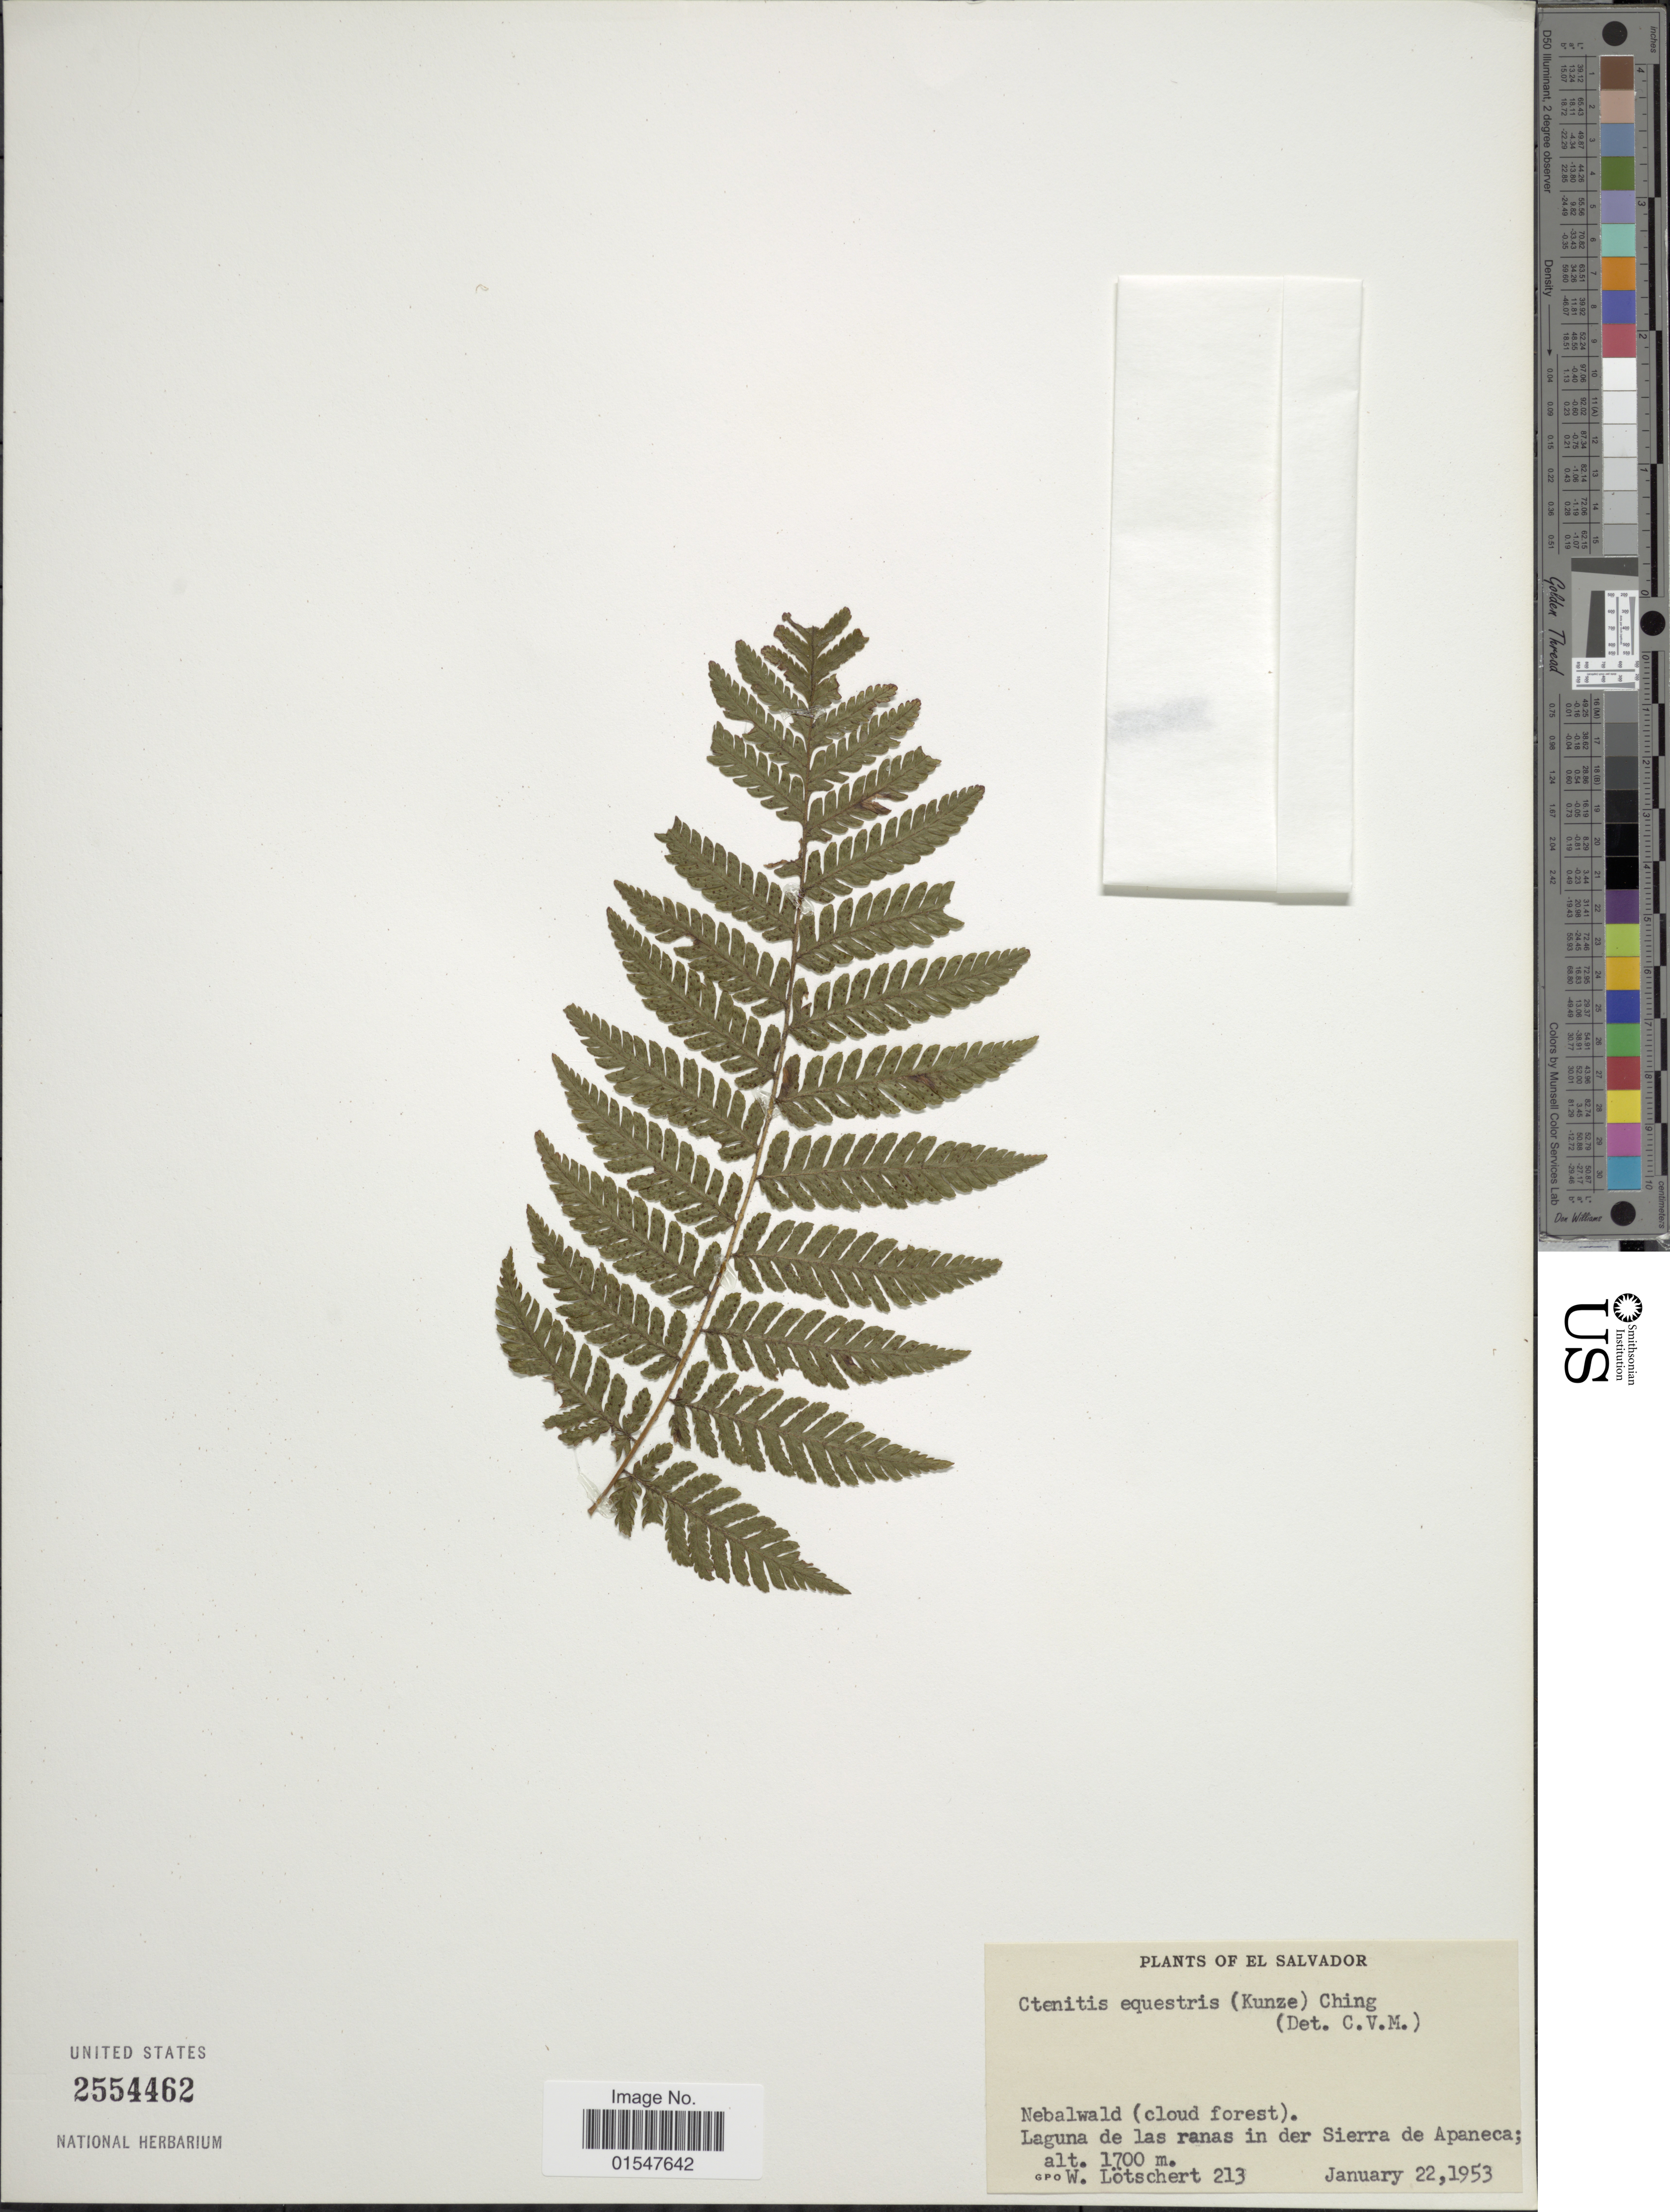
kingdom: Plantae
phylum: Tracheophyta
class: Polypodiopsida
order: Polypodiales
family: Dryopteridaceae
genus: Ctenitis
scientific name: Ctenitis equestris var. equestris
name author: (Kunze) Ching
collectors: W. Lötschert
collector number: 213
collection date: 1953-01-22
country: El Salvador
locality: Nebalwald (cloud forest), Laguna de las ranas in der Siera de Apaneca.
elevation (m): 1700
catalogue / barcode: US 2554462